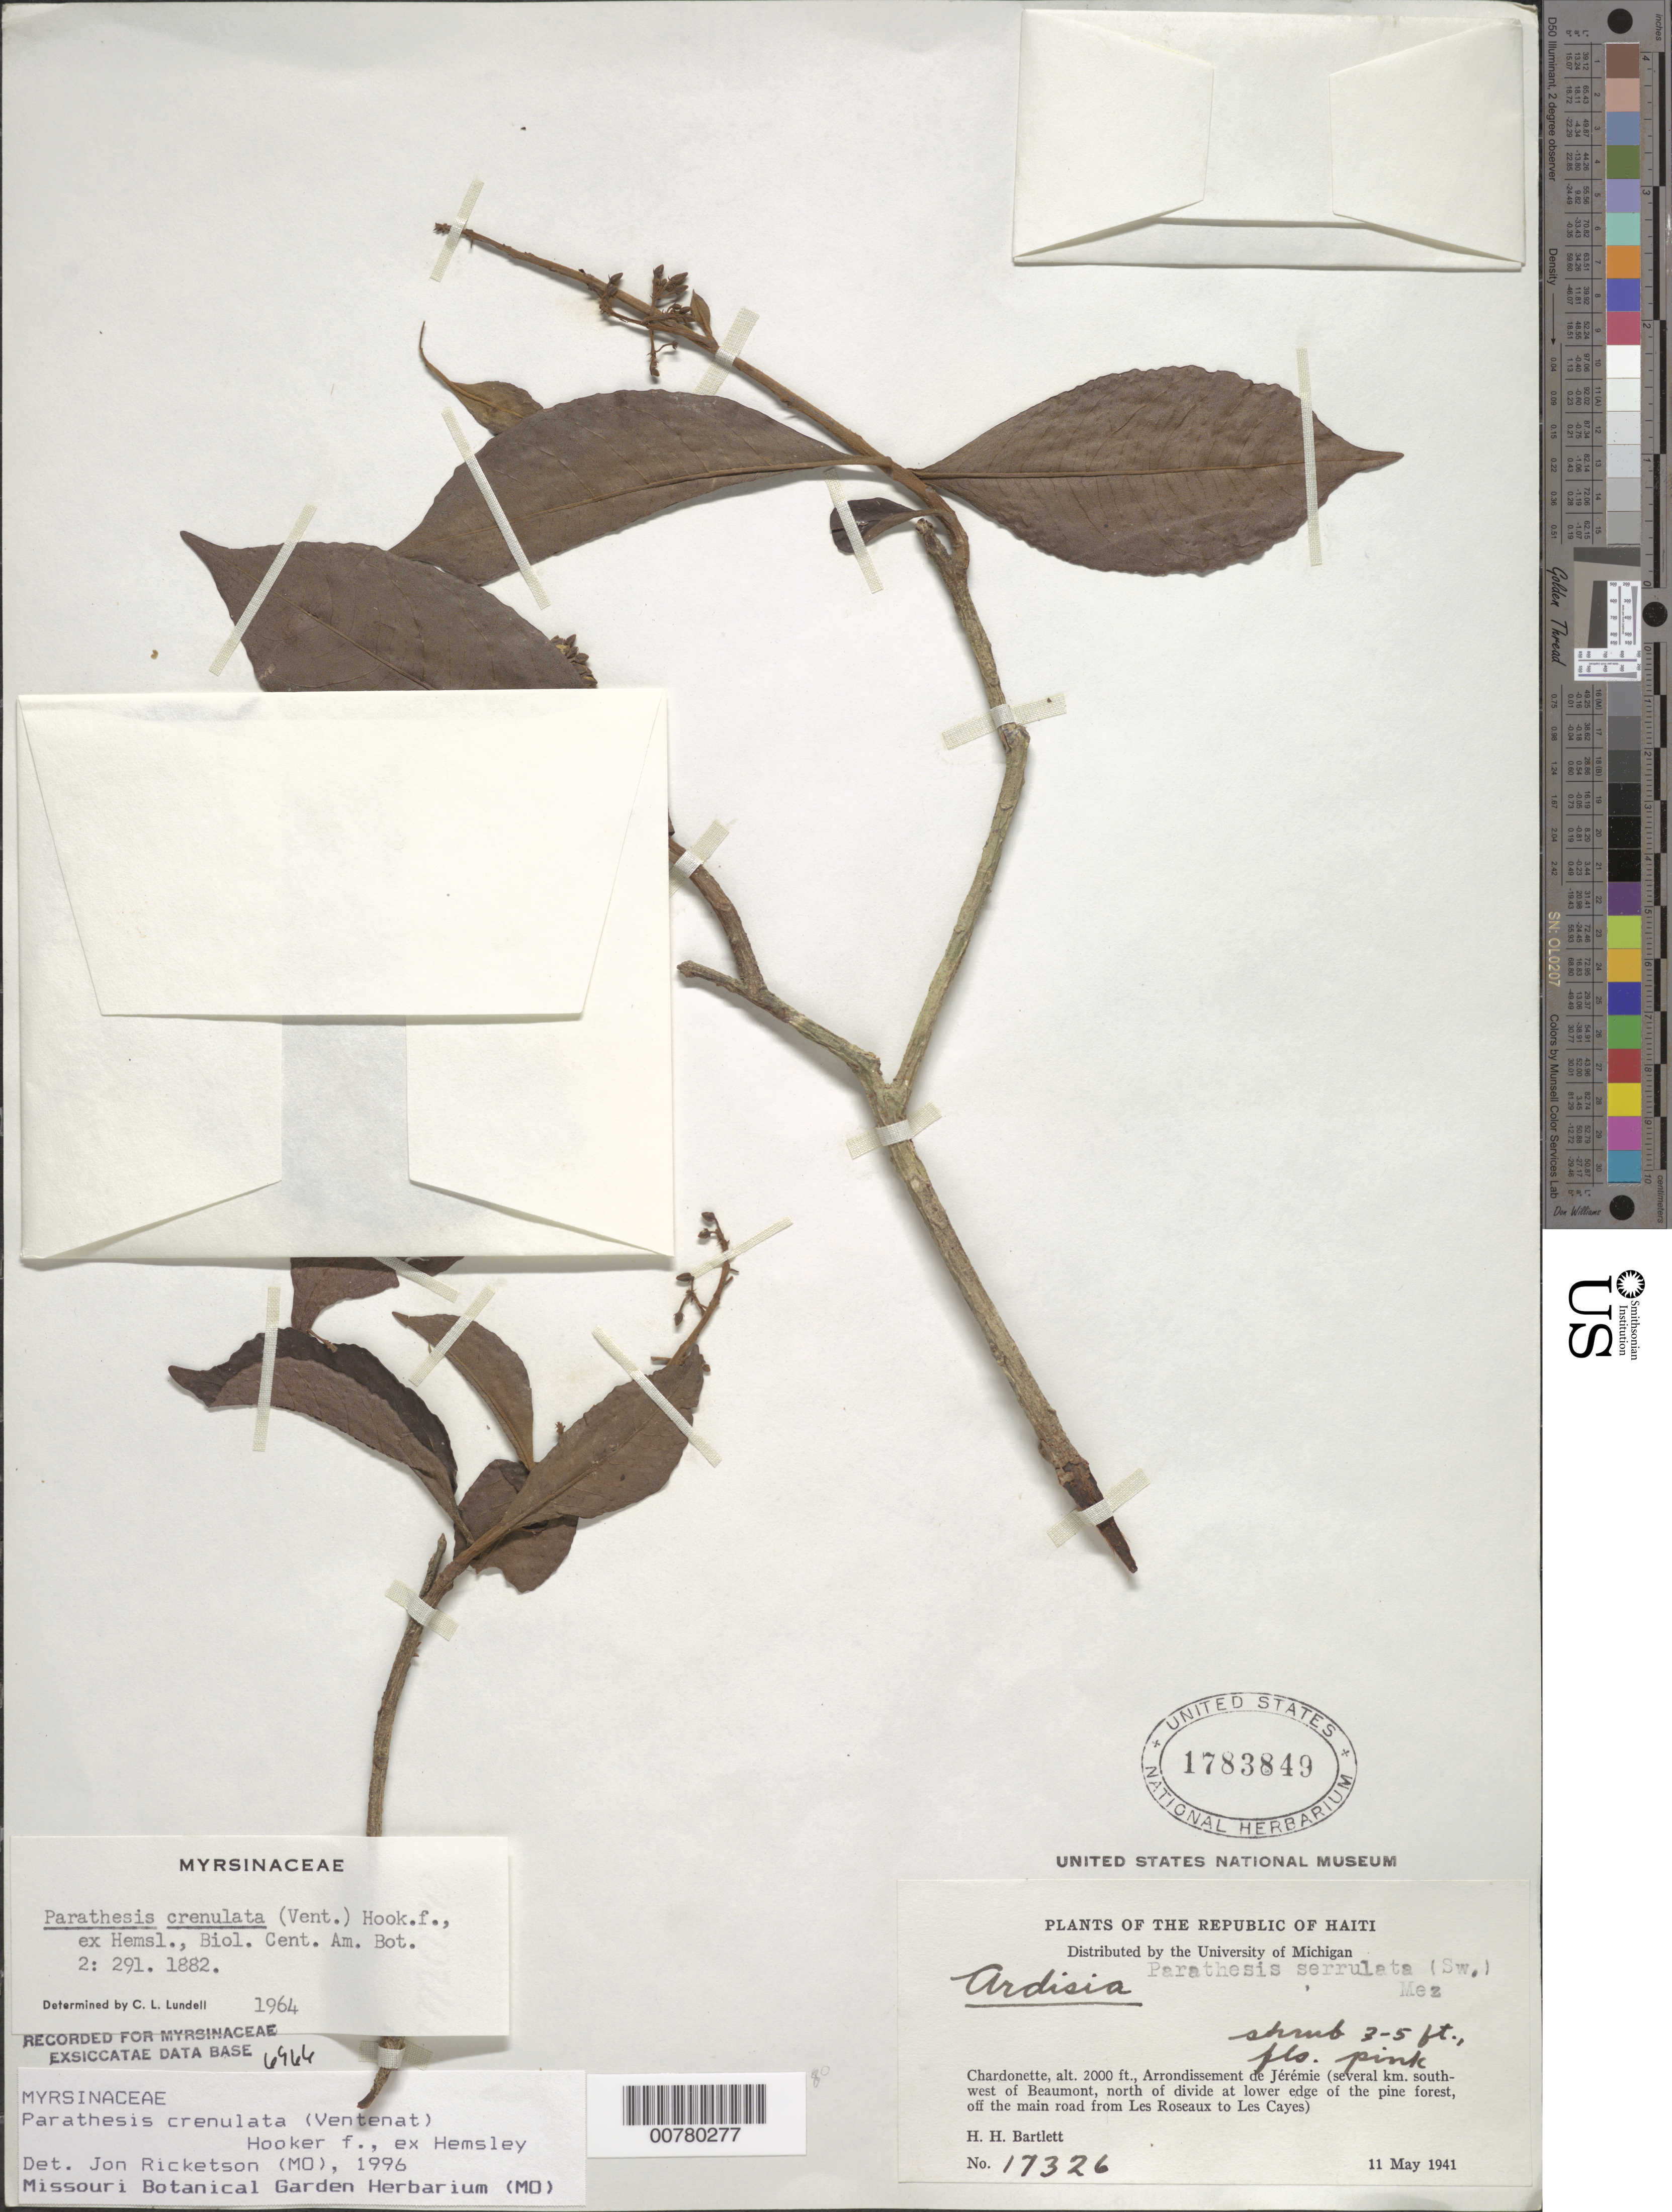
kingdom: Plantae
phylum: Tracheophyta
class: Magnoliopsida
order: Ericales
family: Primulaceae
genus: Parathesis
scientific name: Parathesis crenulata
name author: (Vent.) Hook. f. ex Hemsl.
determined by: Ricketson, Jon M., (MO), Missouri Botanical Garden (UNITED STATES)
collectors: H. H. Bartlett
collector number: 17326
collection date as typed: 11 May 1941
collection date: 1941-05-11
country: Haiti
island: Hispaniola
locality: Chardonette, arrondissement de Jérémie (several km southwest of Beaumont, north of divide at lower edge of the pine forest, off the main road from Les Roseaux to Les Cayes).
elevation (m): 610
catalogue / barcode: US 1783849